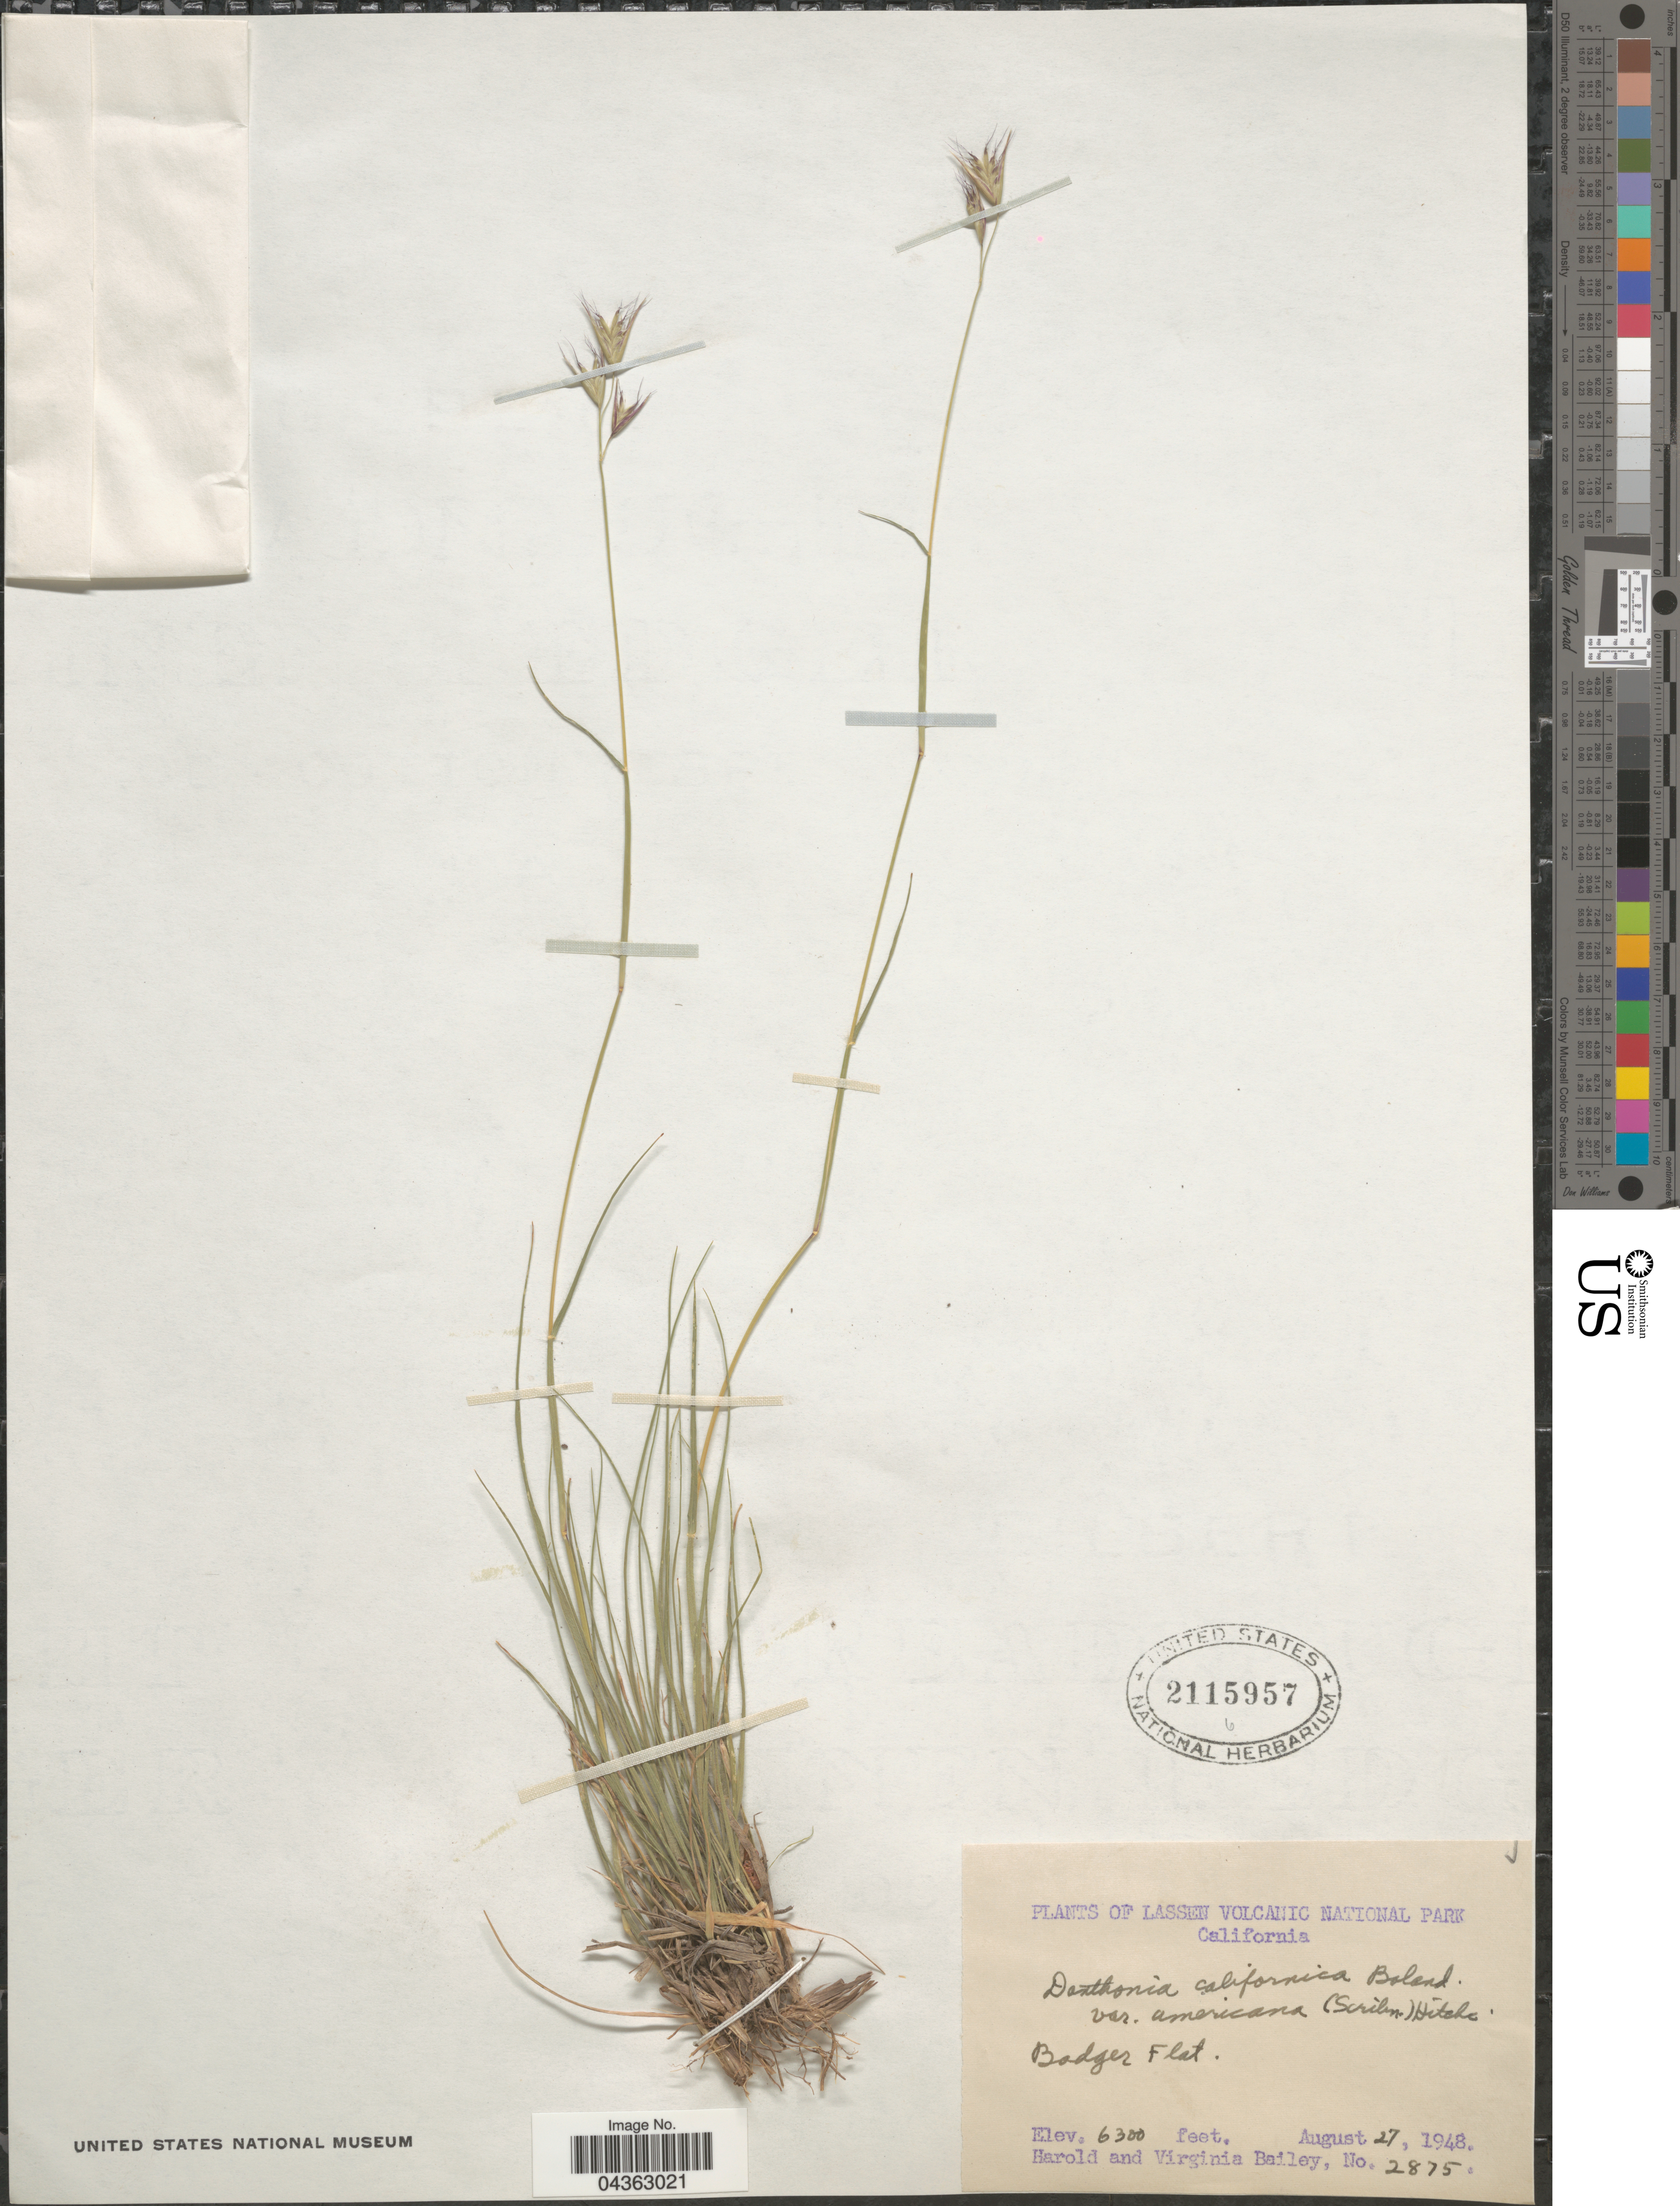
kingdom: Plantae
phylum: Tracheophyta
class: Liliopsida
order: Poales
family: Poaceae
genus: Danthonia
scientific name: Danthonia californica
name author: Bol.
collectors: H. Bailey & V. L. Bailey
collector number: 2875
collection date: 1948-08-27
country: United States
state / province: California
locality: Lassen Volcanic National Park. Badger Flat.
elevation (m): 1920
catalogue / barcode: US 2115957